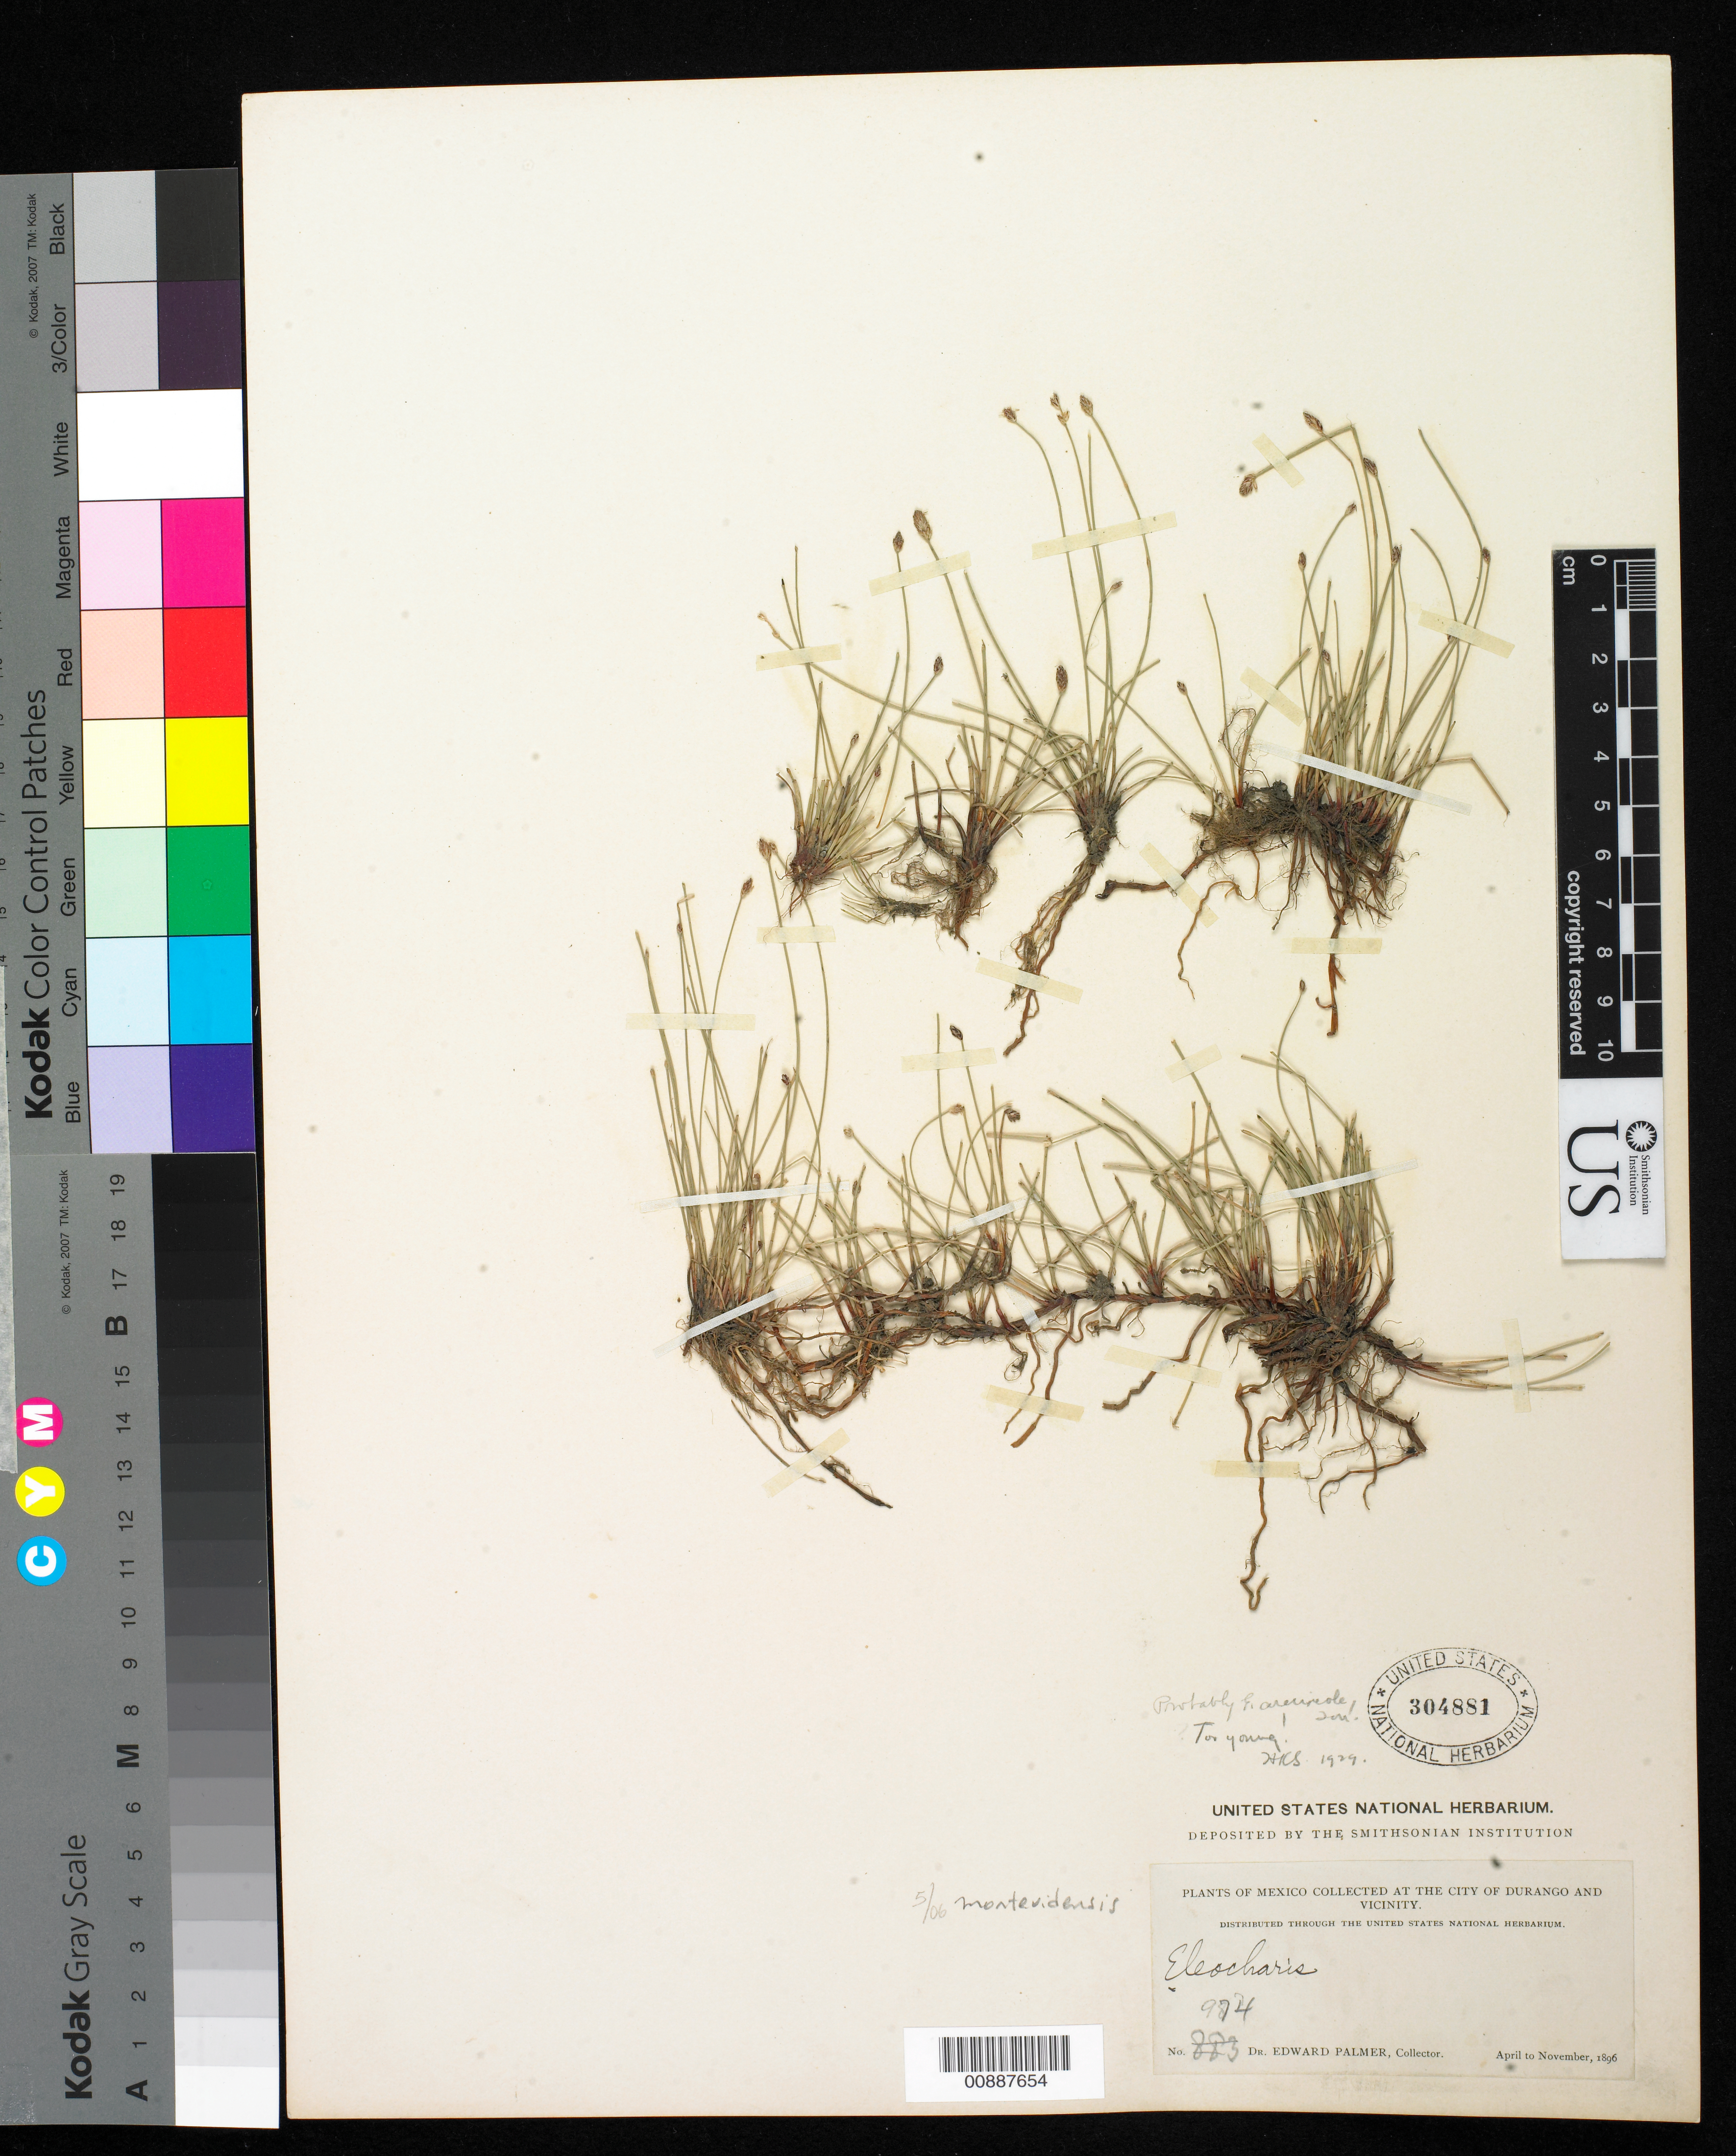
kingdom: Plantae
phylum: Tracheophyta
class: Liliopsida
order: Poales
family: Cyperaceae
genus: Eleocharis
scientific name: Eleocharis montevidensis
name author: Kunth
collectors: E. Palmer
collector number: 974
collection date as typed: Apr 1896 to -- Nov 1896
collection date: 1896-04/1896-11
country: Mexico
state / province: Durango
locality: City of Durango and vicinity.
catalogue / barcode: US 304881